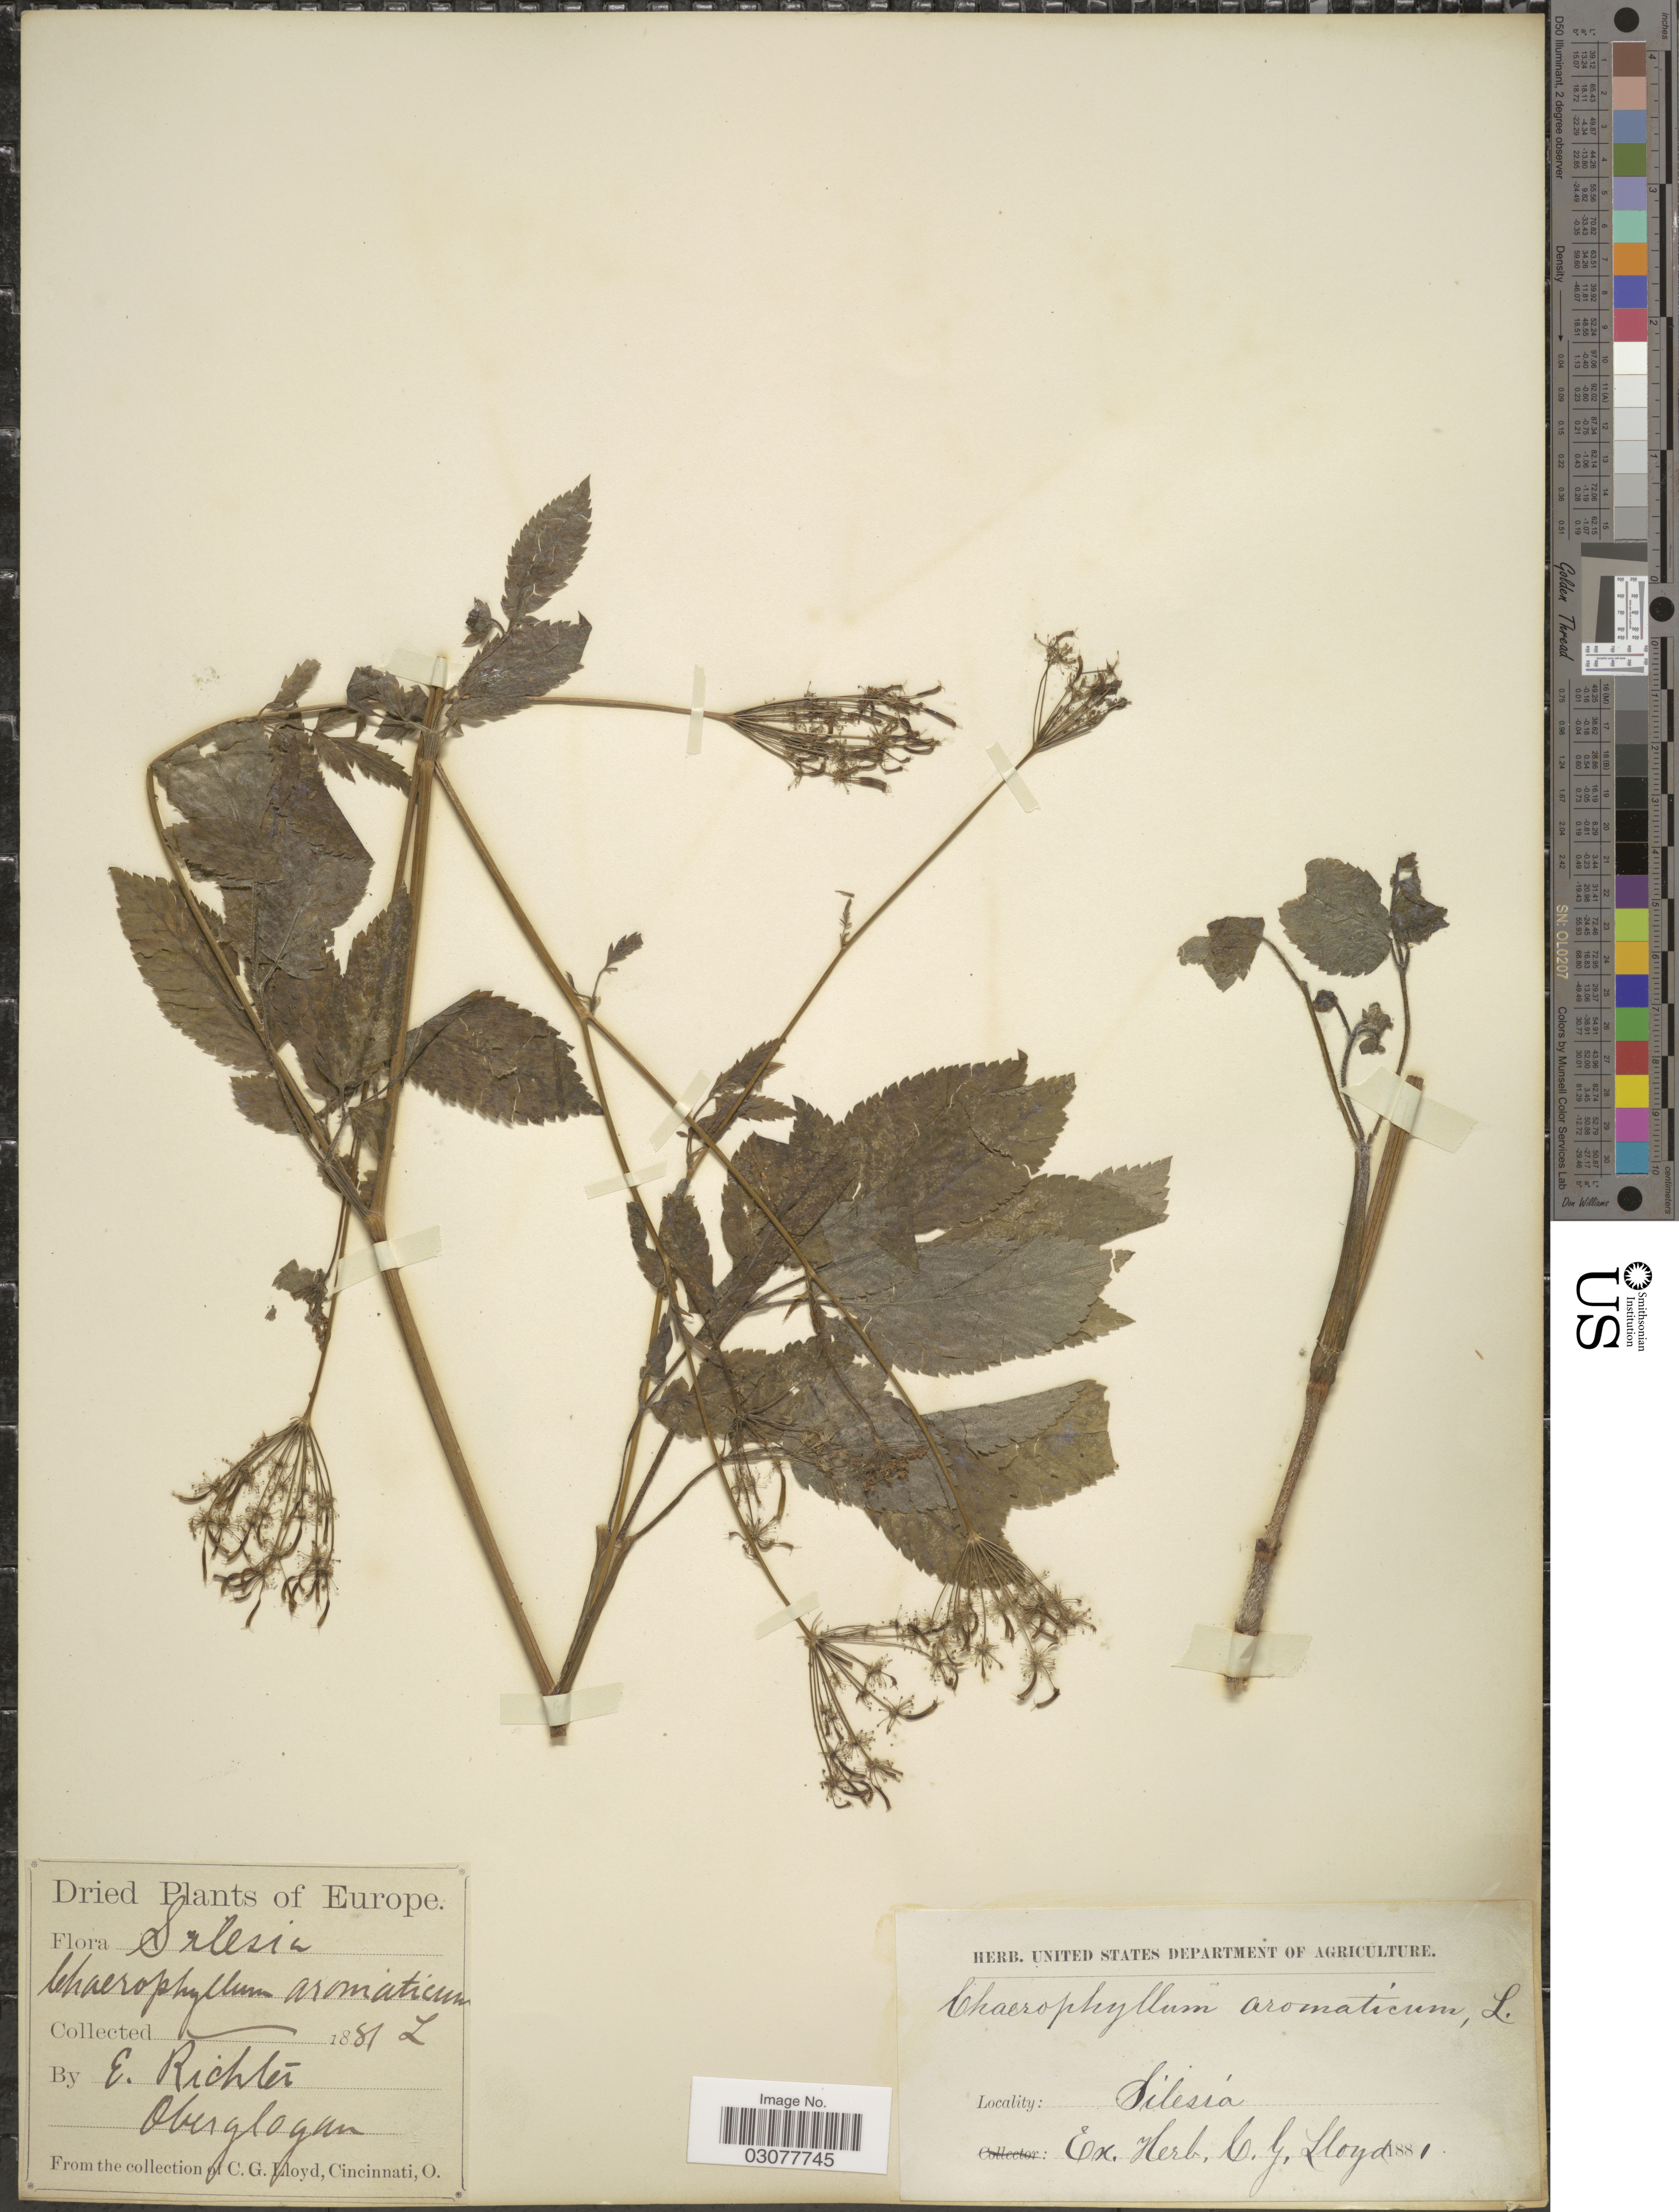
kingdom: Plantae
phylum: Tracheophyta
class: Magnoliopsida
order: Apiales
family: Apiaceae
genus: Chaerophyllum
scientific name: Chaerophyllum aromaticum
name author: L.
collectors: E. Richter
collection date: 1881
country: Poland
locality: Europe, Silesia.